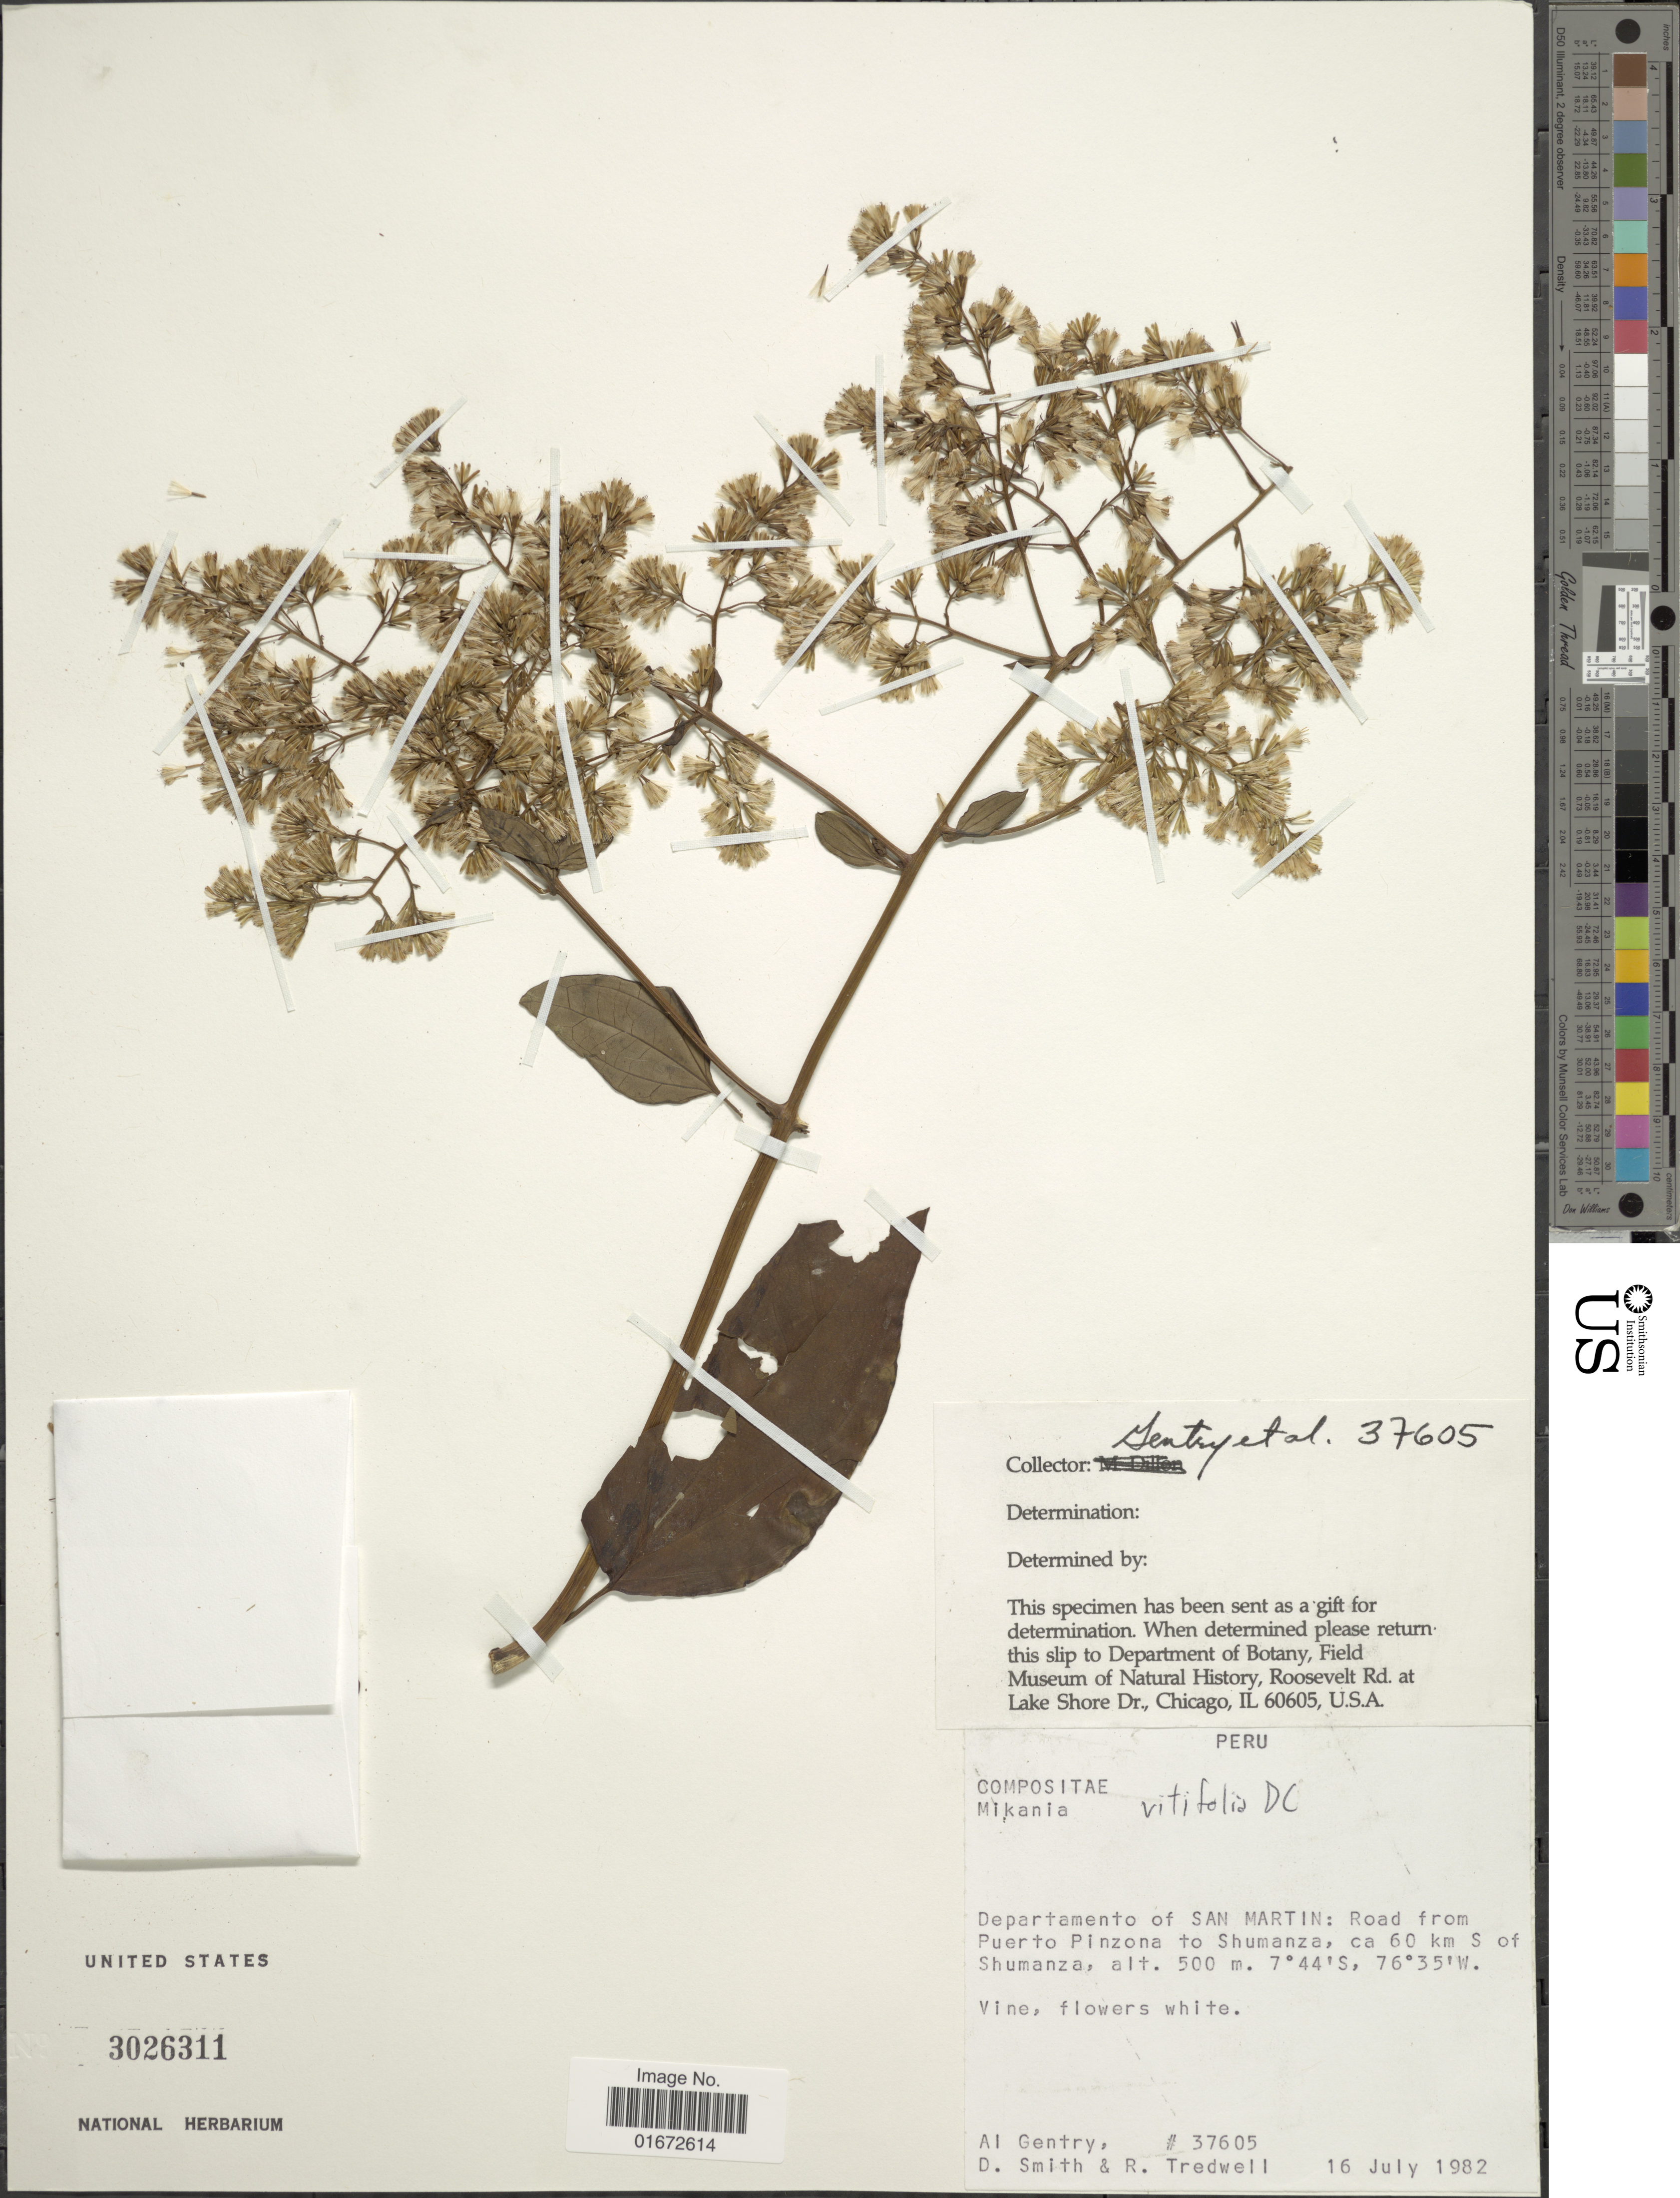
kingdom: Plantae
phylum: Tracheophyta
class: Magnoliopsida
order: Asterales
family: Asteraceae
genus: Mikania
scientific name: Mikania vitifolia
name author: DC.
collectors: A. H. Gentry, D. Smith & R. Tredwell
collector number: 37605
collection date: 1982-07-16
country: Peru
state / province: San Martín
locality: Departamento San Martin: Road from Puerto Pinzona to Shumanza, ca 60 km S of Shumanza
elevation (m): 500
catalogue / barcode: US 3026311